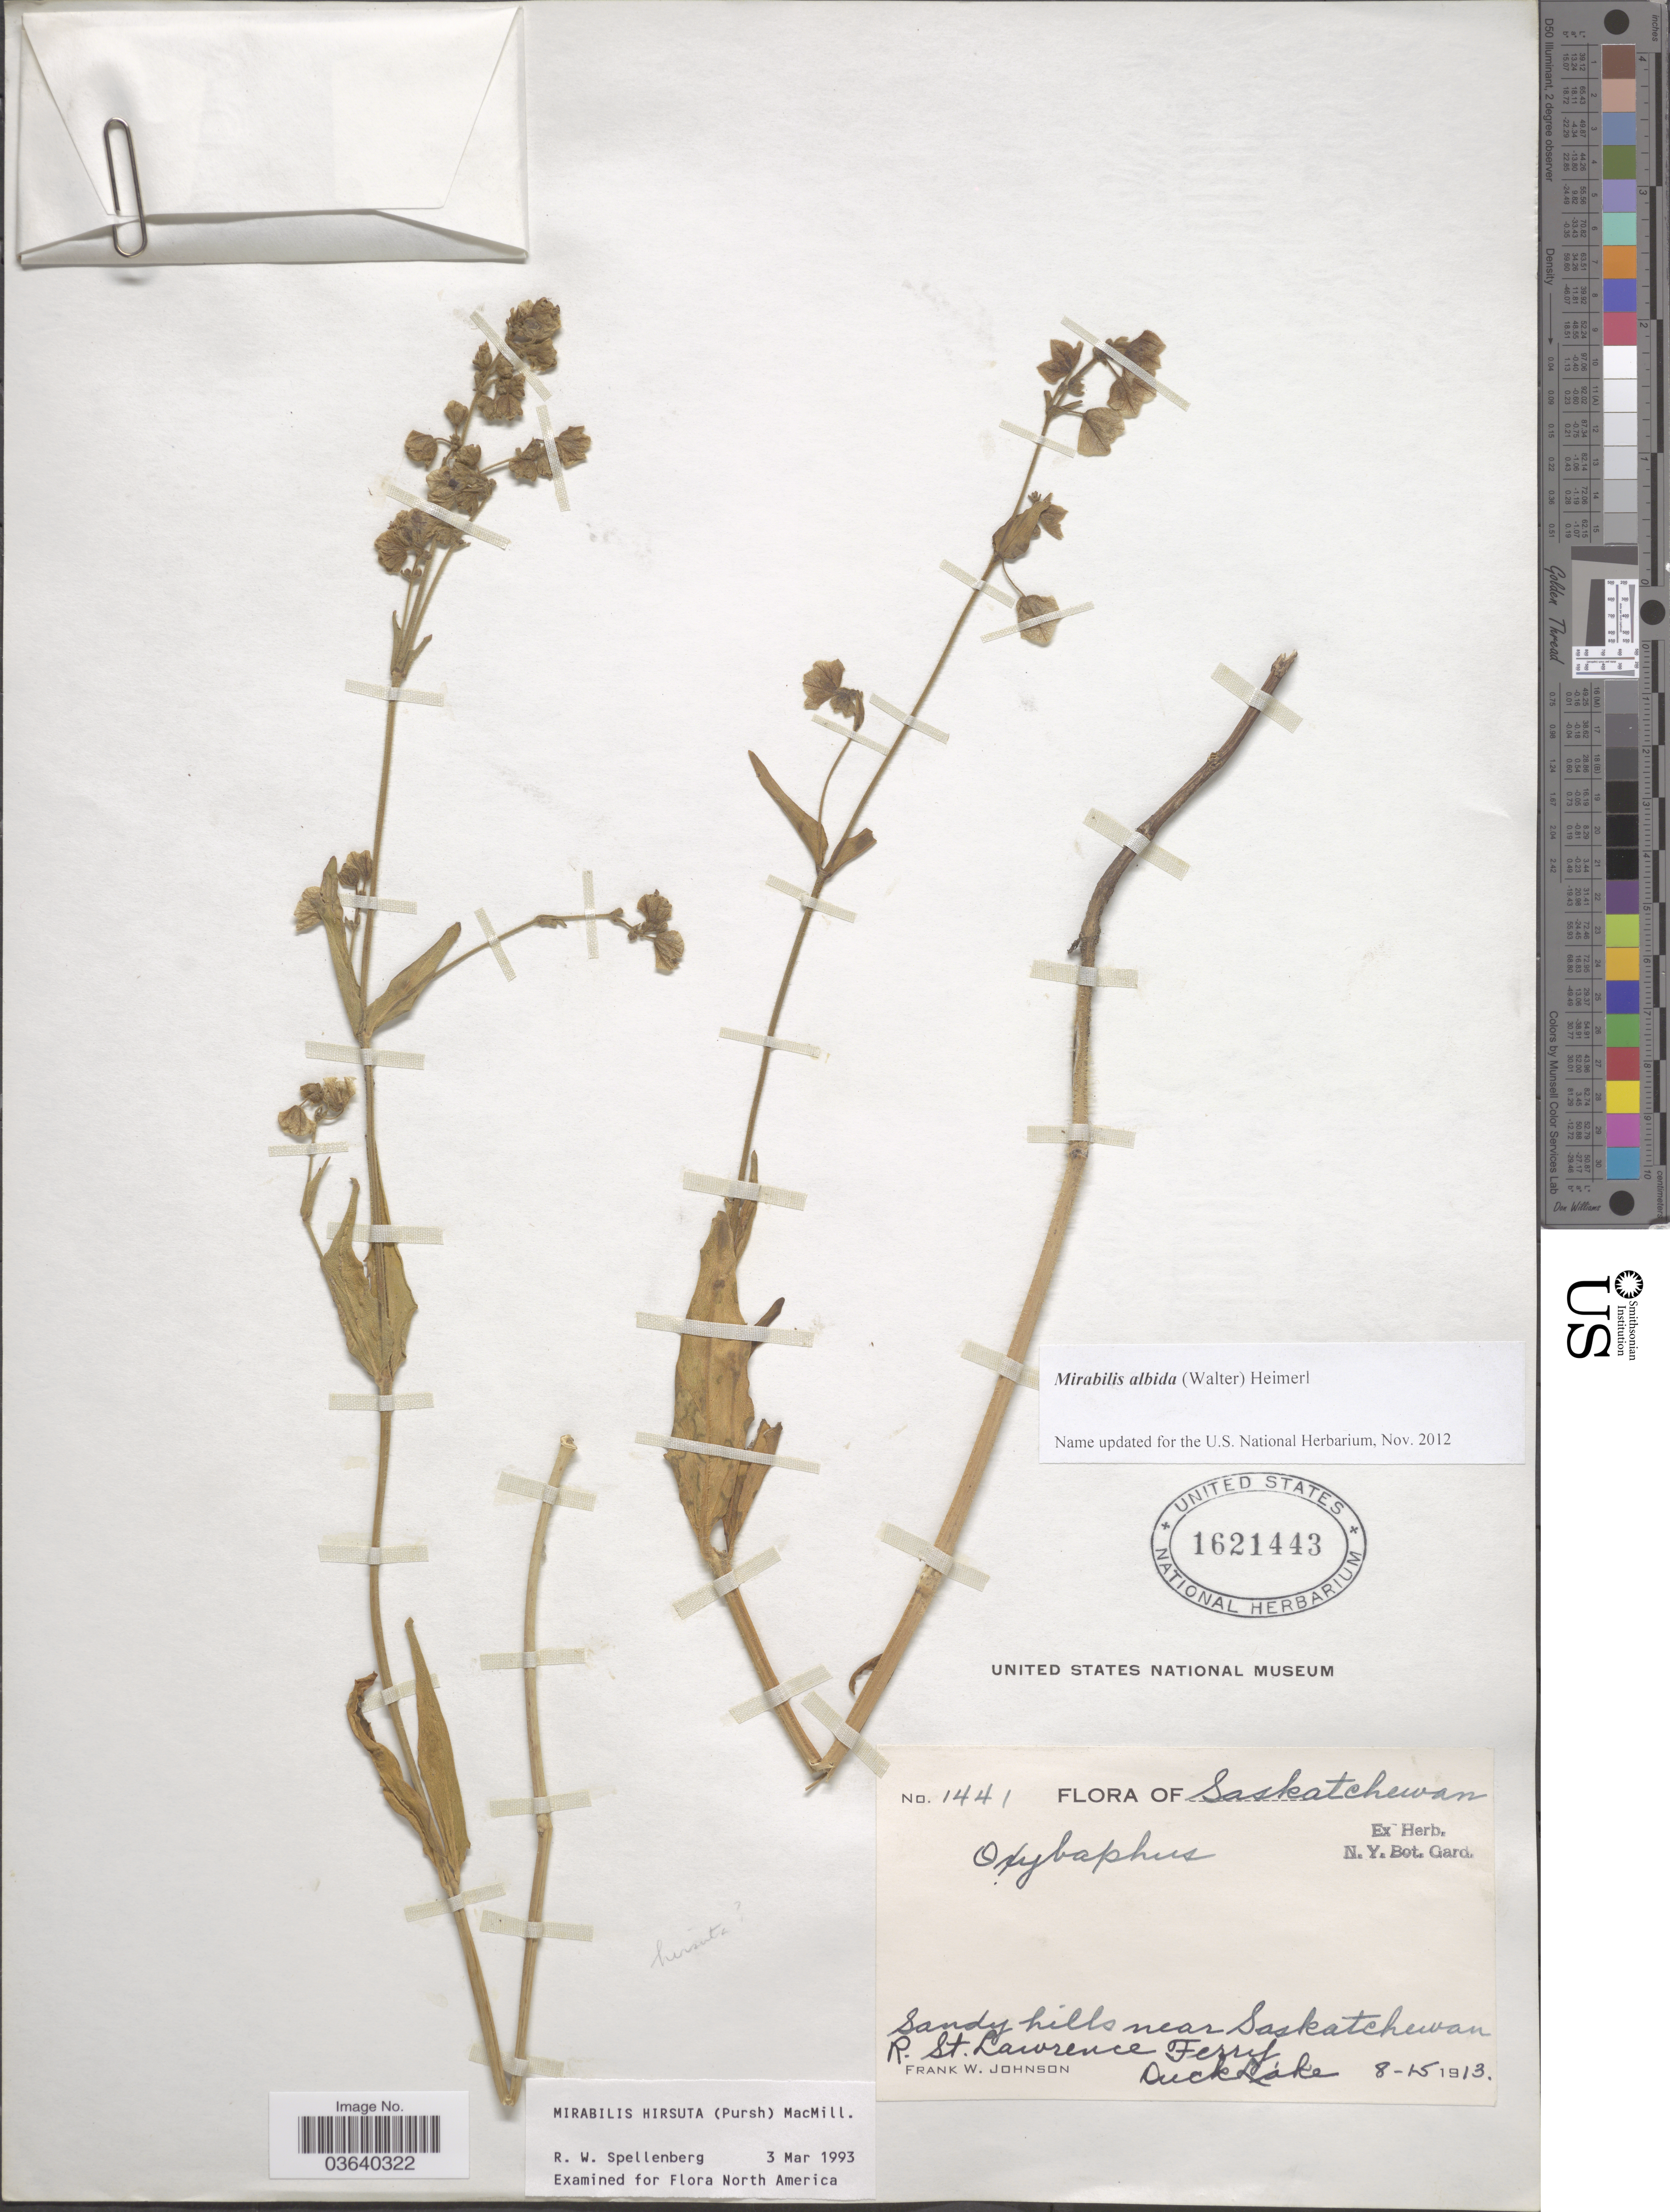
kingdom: Plantae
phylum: Tracheophyta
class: Magnoliopsida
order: Caryophyllales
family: Nyctaginaceae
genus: Mirabilis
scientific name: Mirabilis albida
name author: (Walter) Heimerl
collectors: F. W. Johnson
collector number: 1441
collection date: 1913-08-15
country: Canada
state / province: Saskatchewan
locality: Sandy hills near Saskatchewan R. St. Lawrence Ferry.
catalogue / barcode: US 1621443